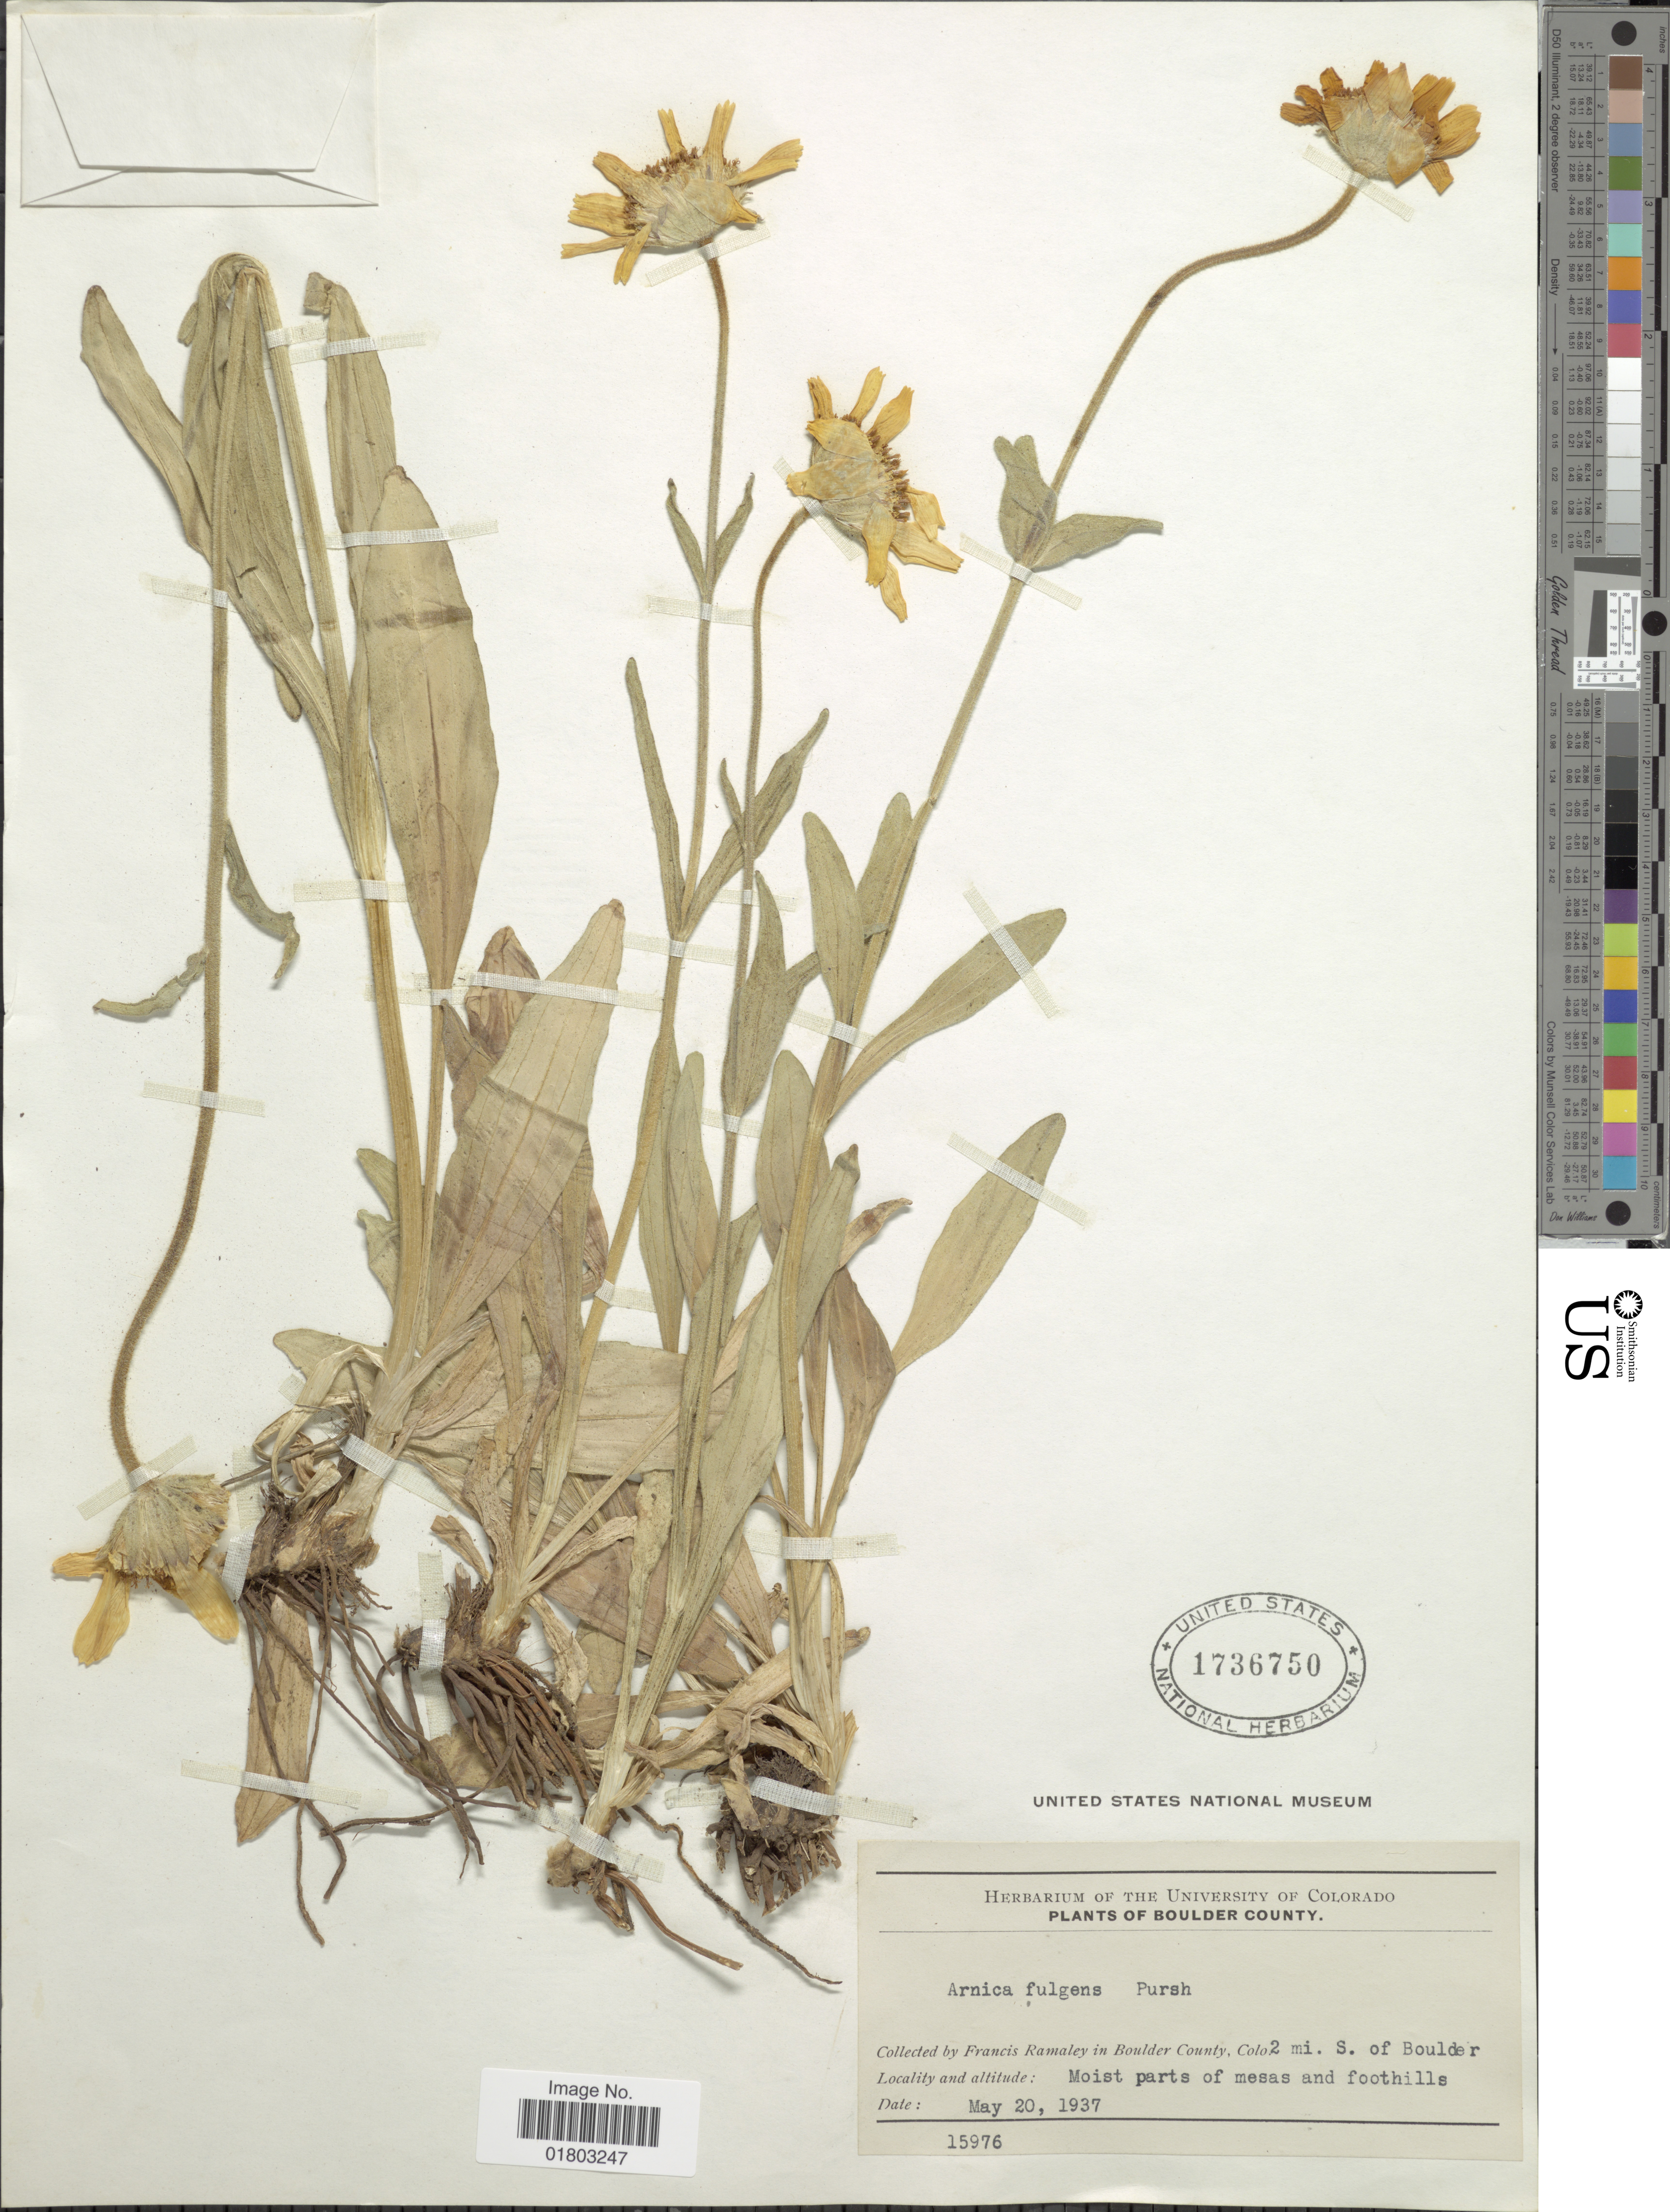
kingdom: Plantae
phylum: Tracheophyta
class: Magnoliopsida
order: Asterales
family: Asteraceae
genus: Arnica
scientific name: Arnica fulgens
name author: Pursh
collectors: F. Ramaley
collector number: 15976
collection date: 1937-05-20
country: United States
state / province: Colorado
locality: Boulder County, 2 mi S. of Boulder, Moist parts of mesas and foothills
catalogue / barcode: US 1736750